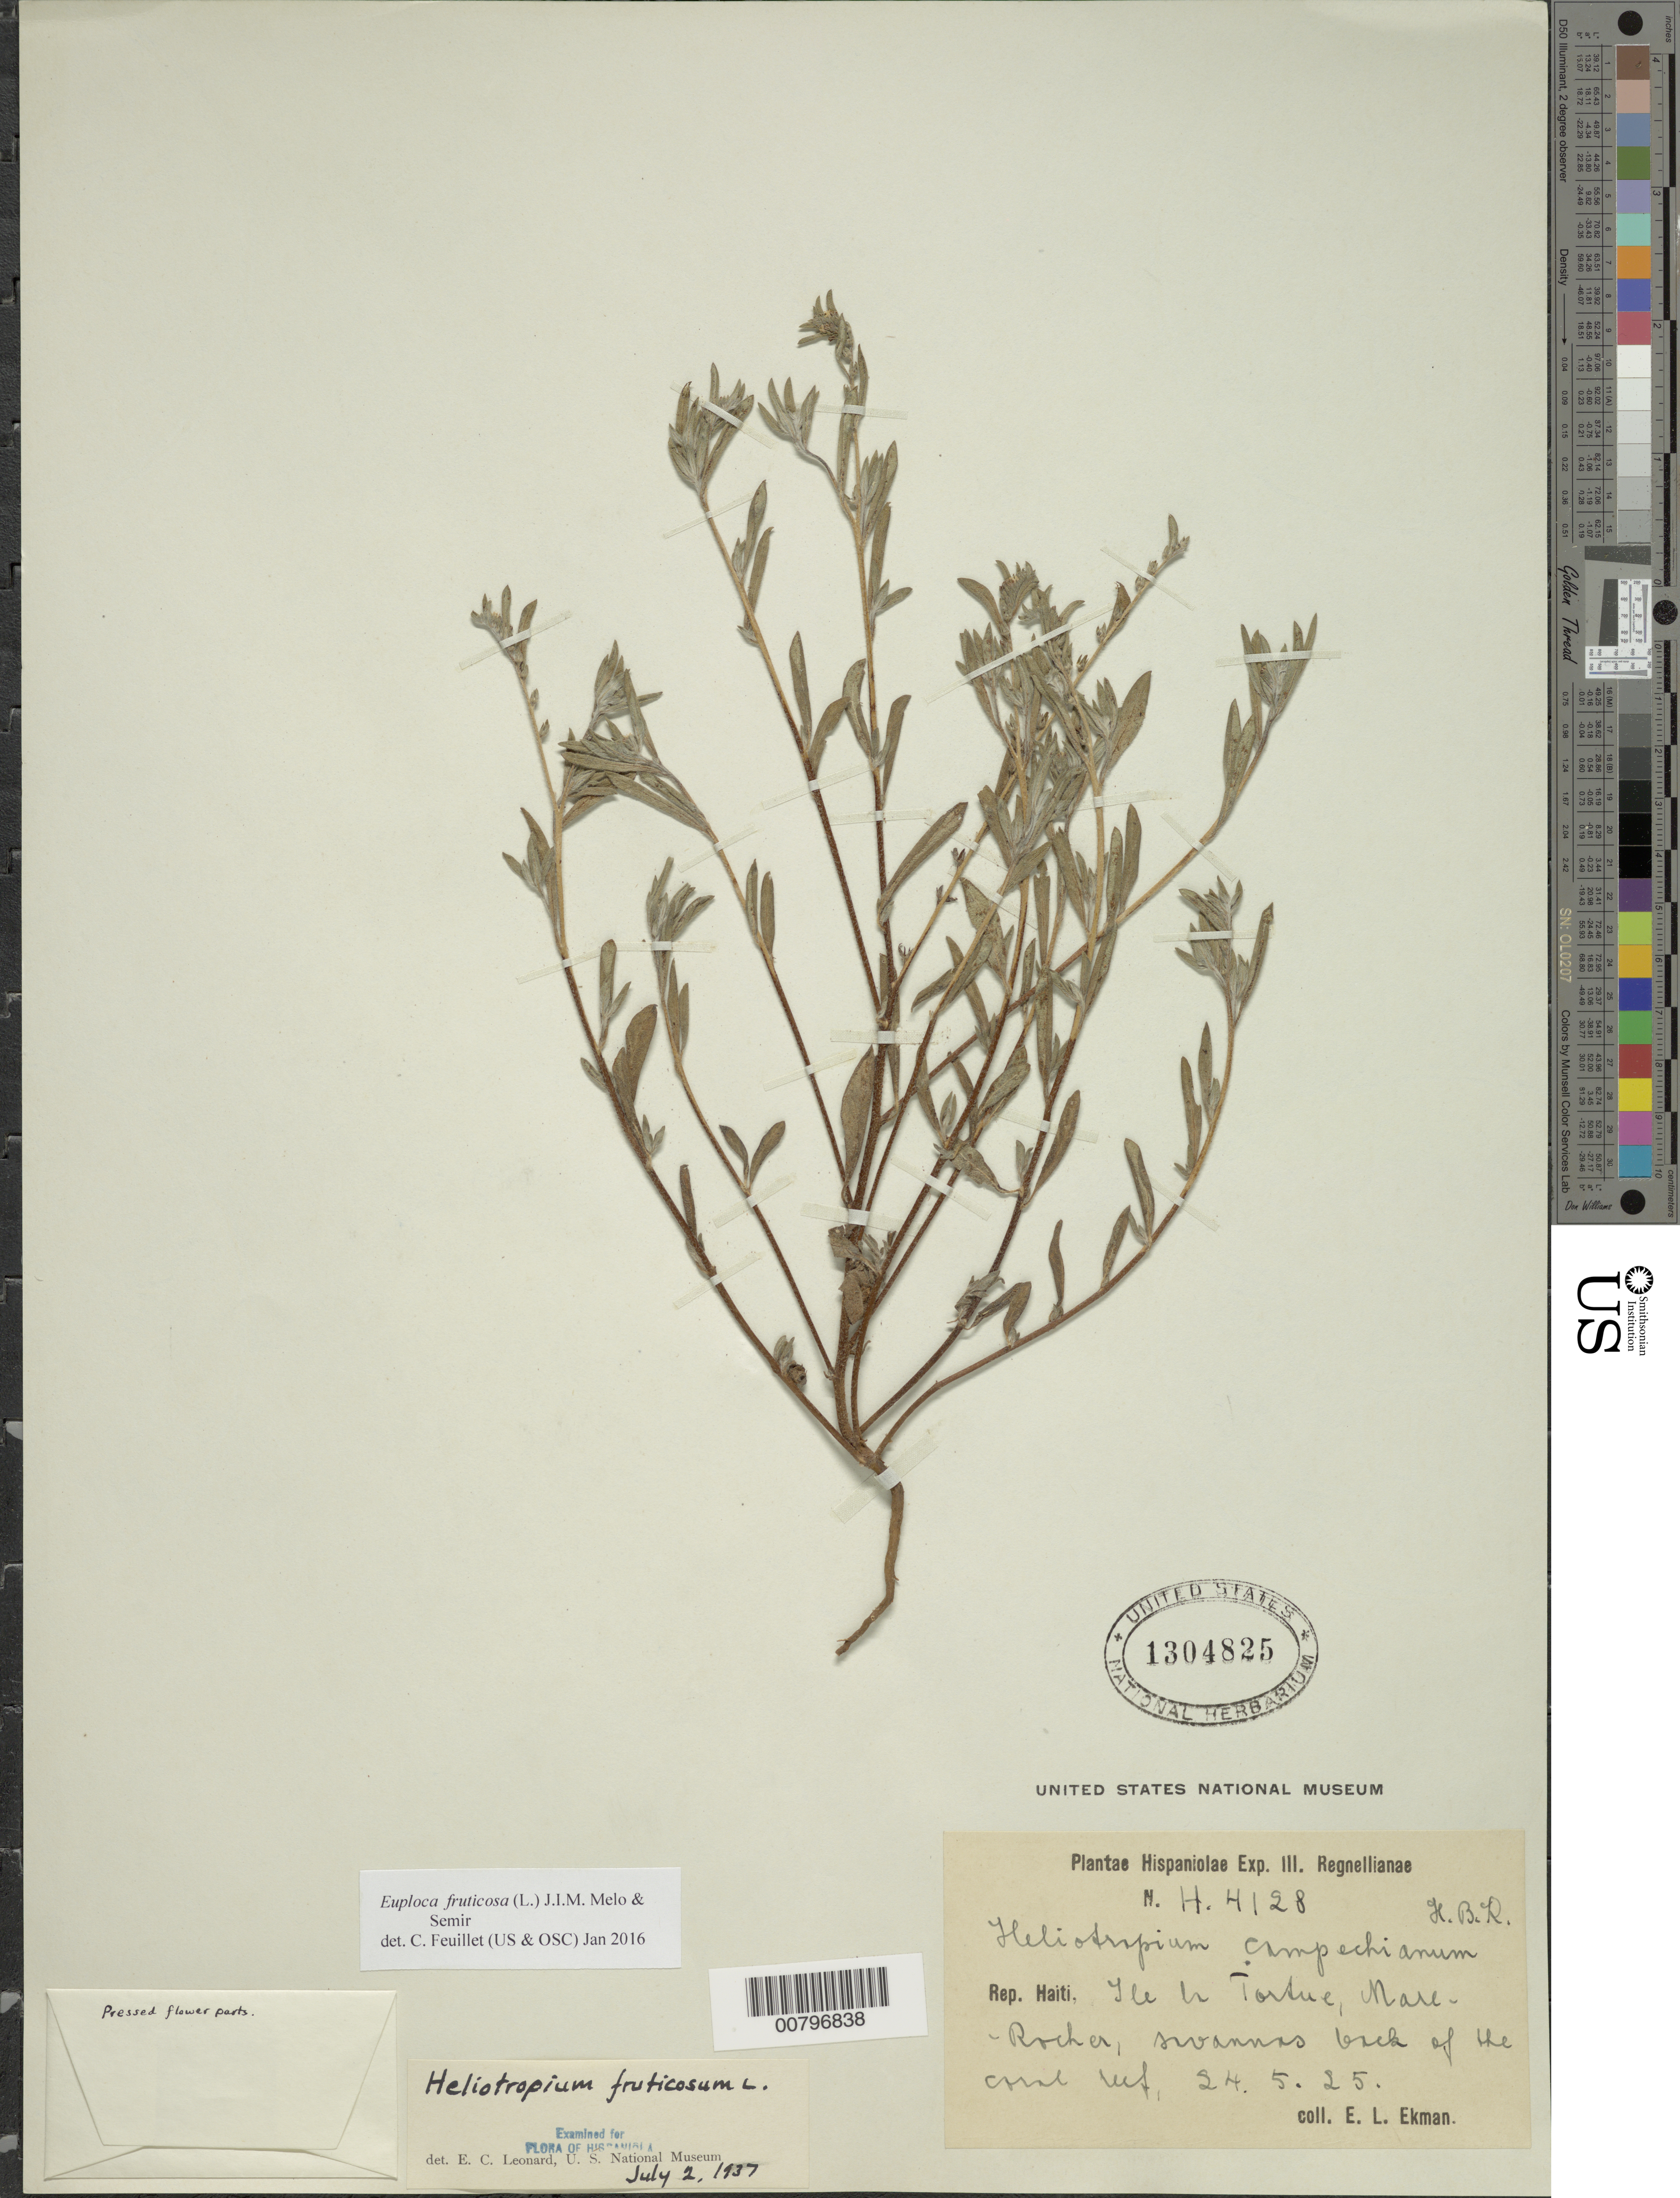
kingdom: Plantae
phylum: Tracheophyta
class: Magnoliopsida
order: Boraginales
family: Heliotropiaceae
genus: Euploca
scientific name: Euploca fruticosa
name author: (L.) J.I.M. Melo & Semir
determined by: Feuillet, C.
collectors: E. L. Ekman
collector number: H 4128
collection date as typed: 24 May 1925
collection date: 1925-05-24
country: Haiti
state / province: Nord-Ouest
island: Île de la Tortue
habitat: Savannas behind coral reef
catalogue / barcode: US 1304825